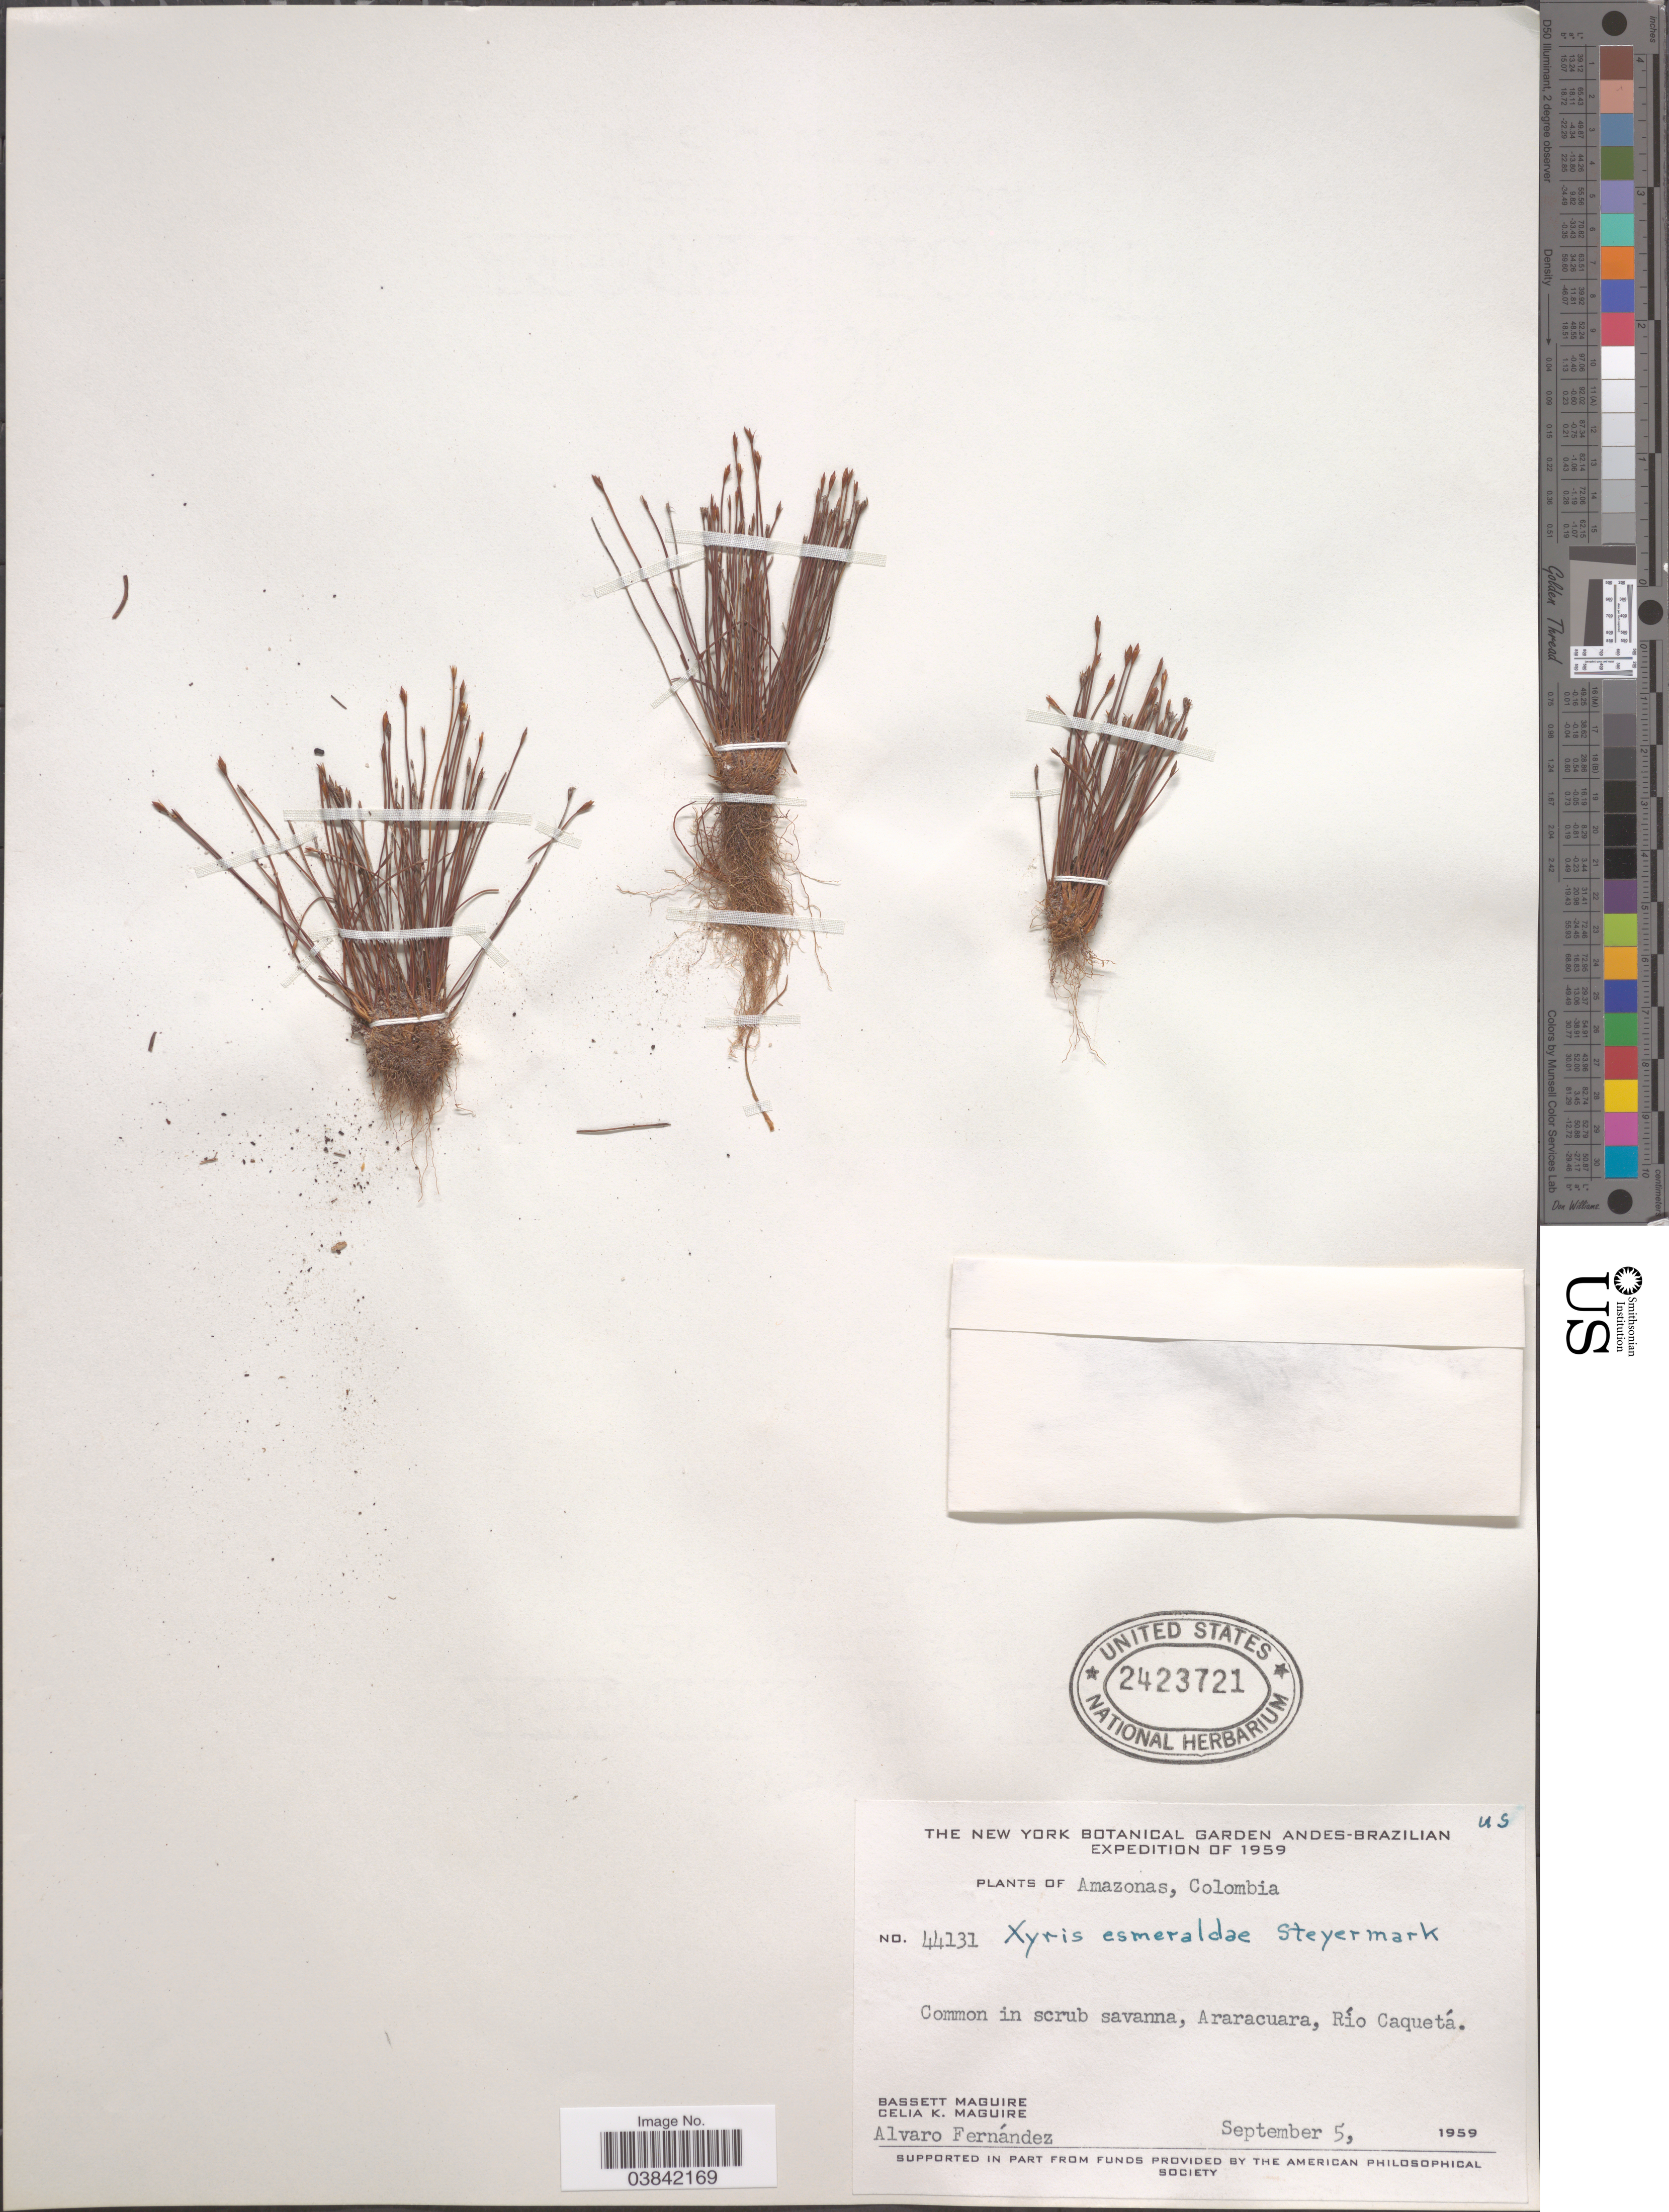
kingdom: Plantae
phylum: Tracheophyta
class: Liliopsida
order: Poales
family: Xyridaceae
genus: Xyris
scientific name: Xyris esmeraldae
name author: Steyerm.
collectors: B. Maguire, C. K. Maguire & A. Fernandez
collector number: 44131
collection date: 1959-09-05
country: Colombia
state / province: Amazônas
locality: Araracuara, Río Caquetá.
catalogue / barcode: US 2423721